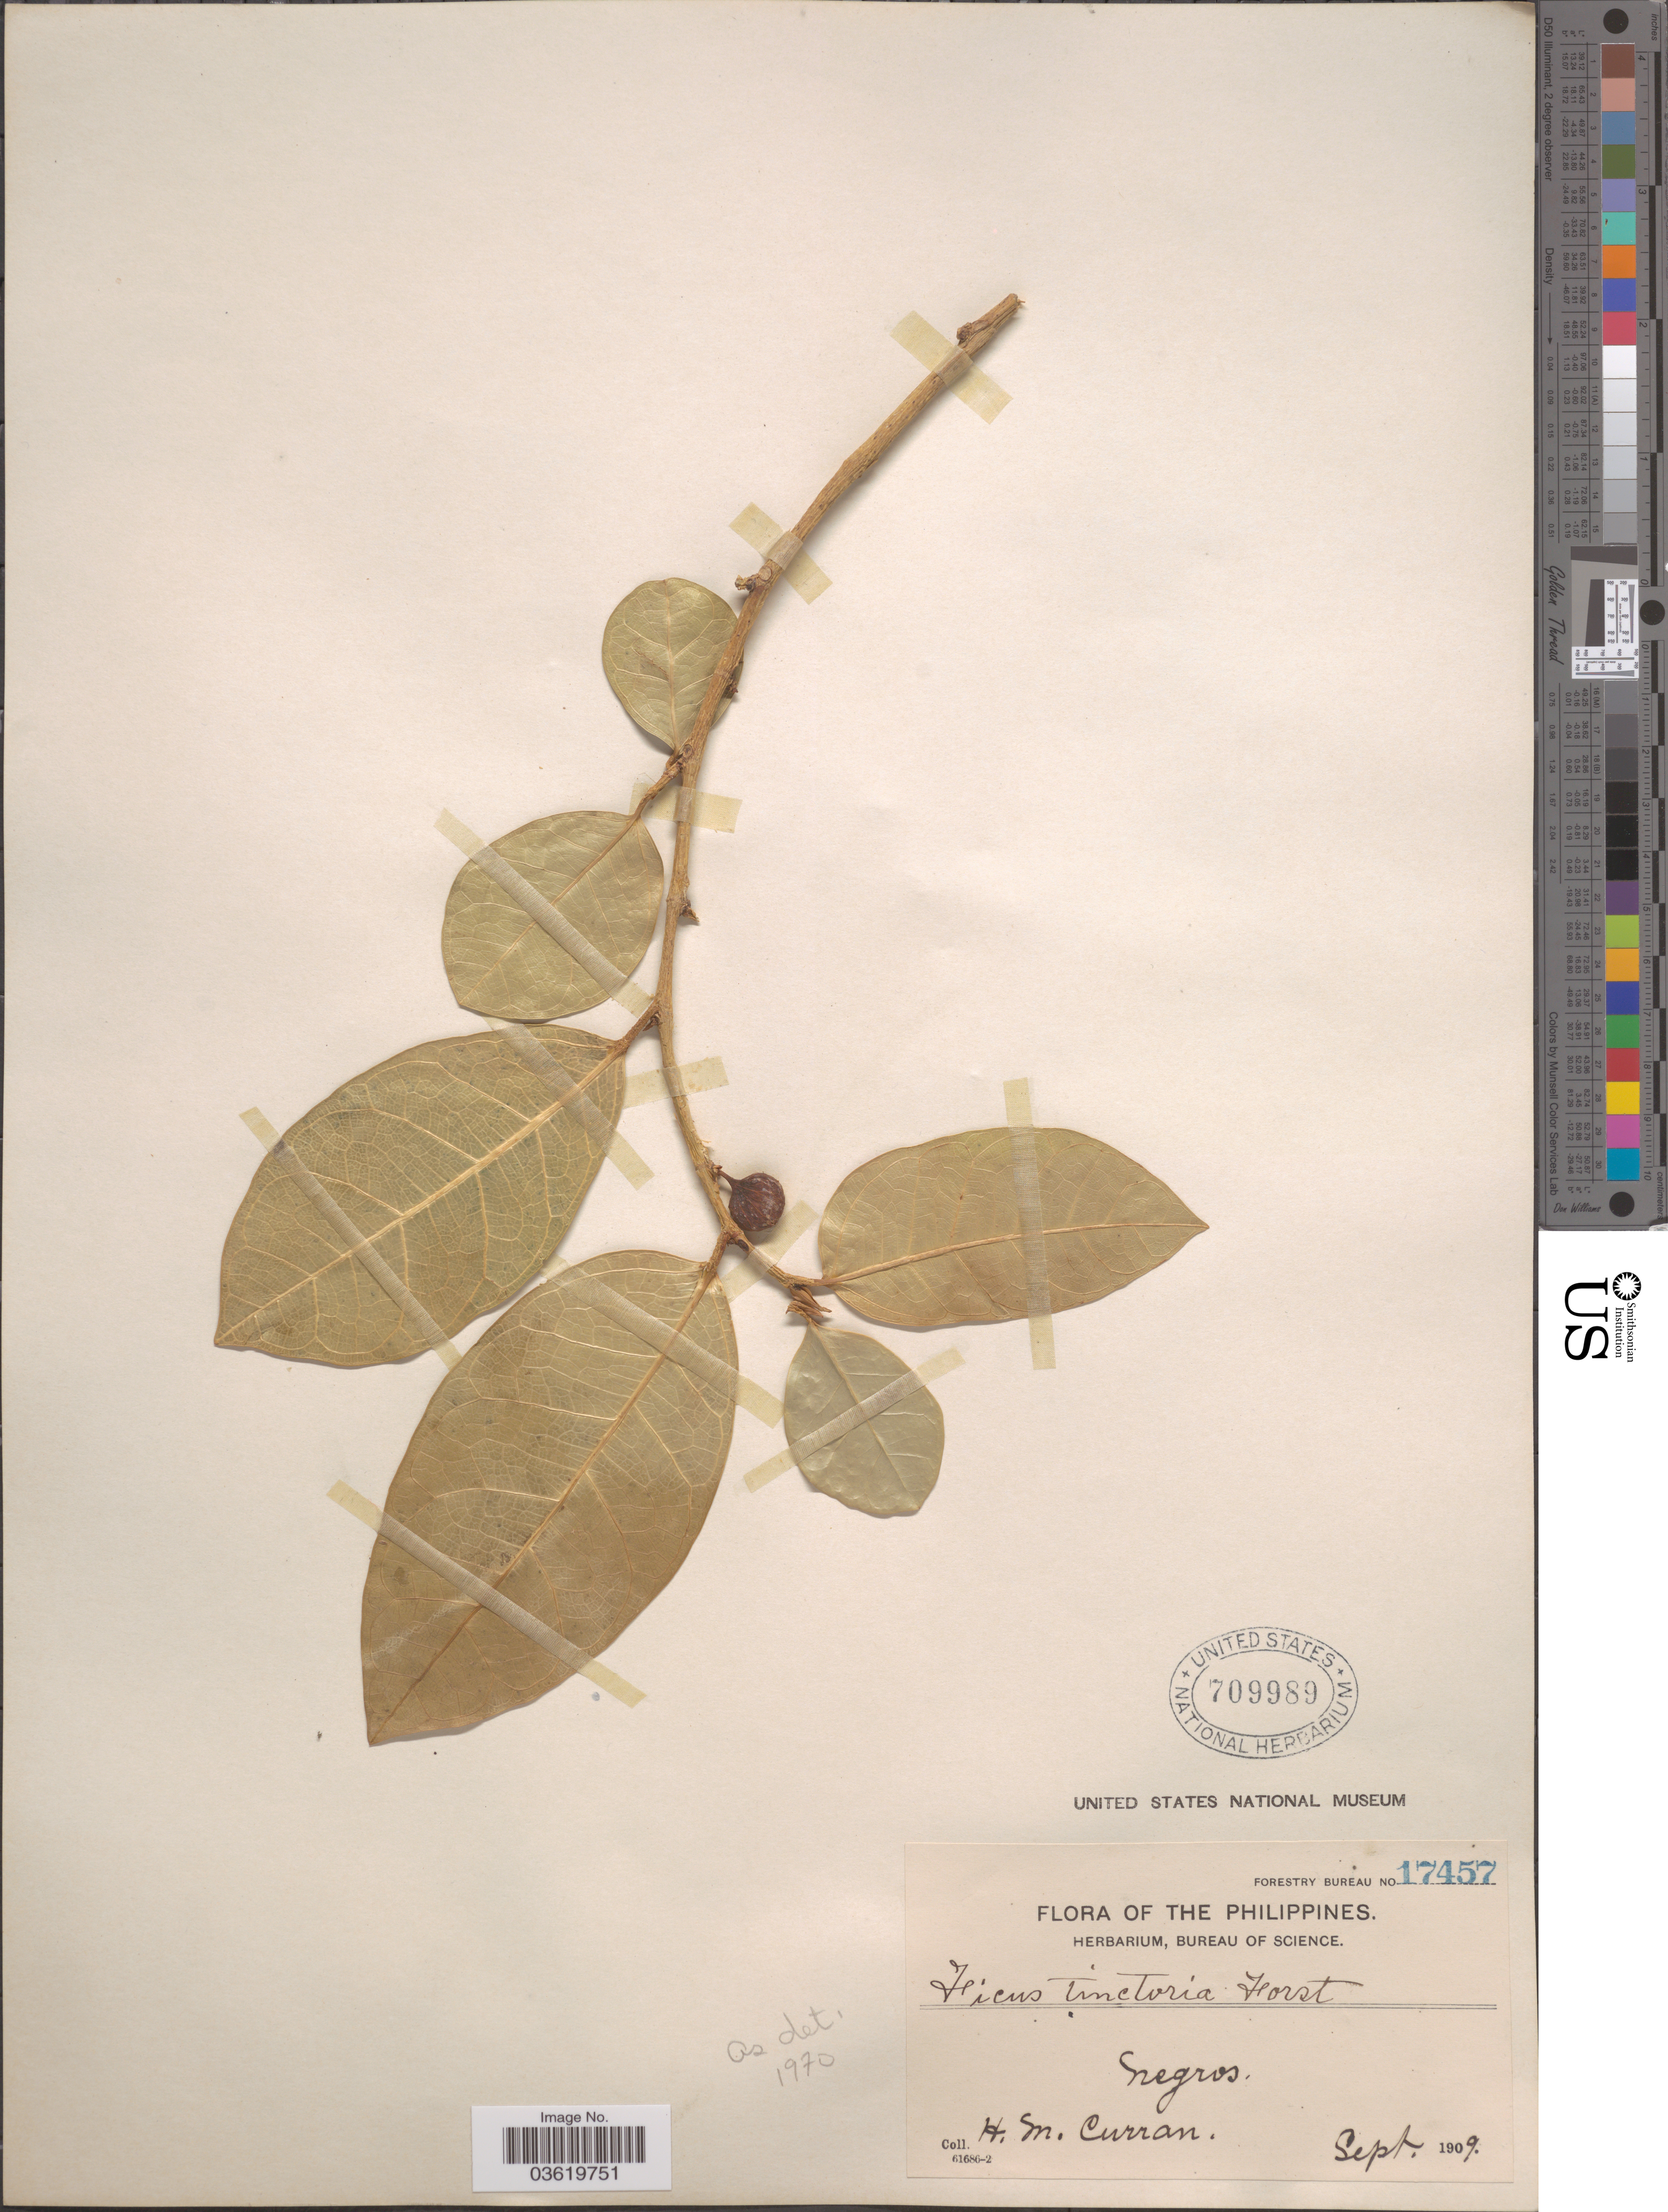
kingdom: Plantae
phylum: Tracheophyta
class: Magnoliopsida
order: Rosales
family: Moraceae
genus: Ficus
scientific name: Ficus tinctoria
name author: G. Forst.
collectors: H. M. Curran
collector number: Forestry Bureau 17457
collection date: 1909-09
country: Philippines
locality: Negros.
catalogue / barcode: US 709989